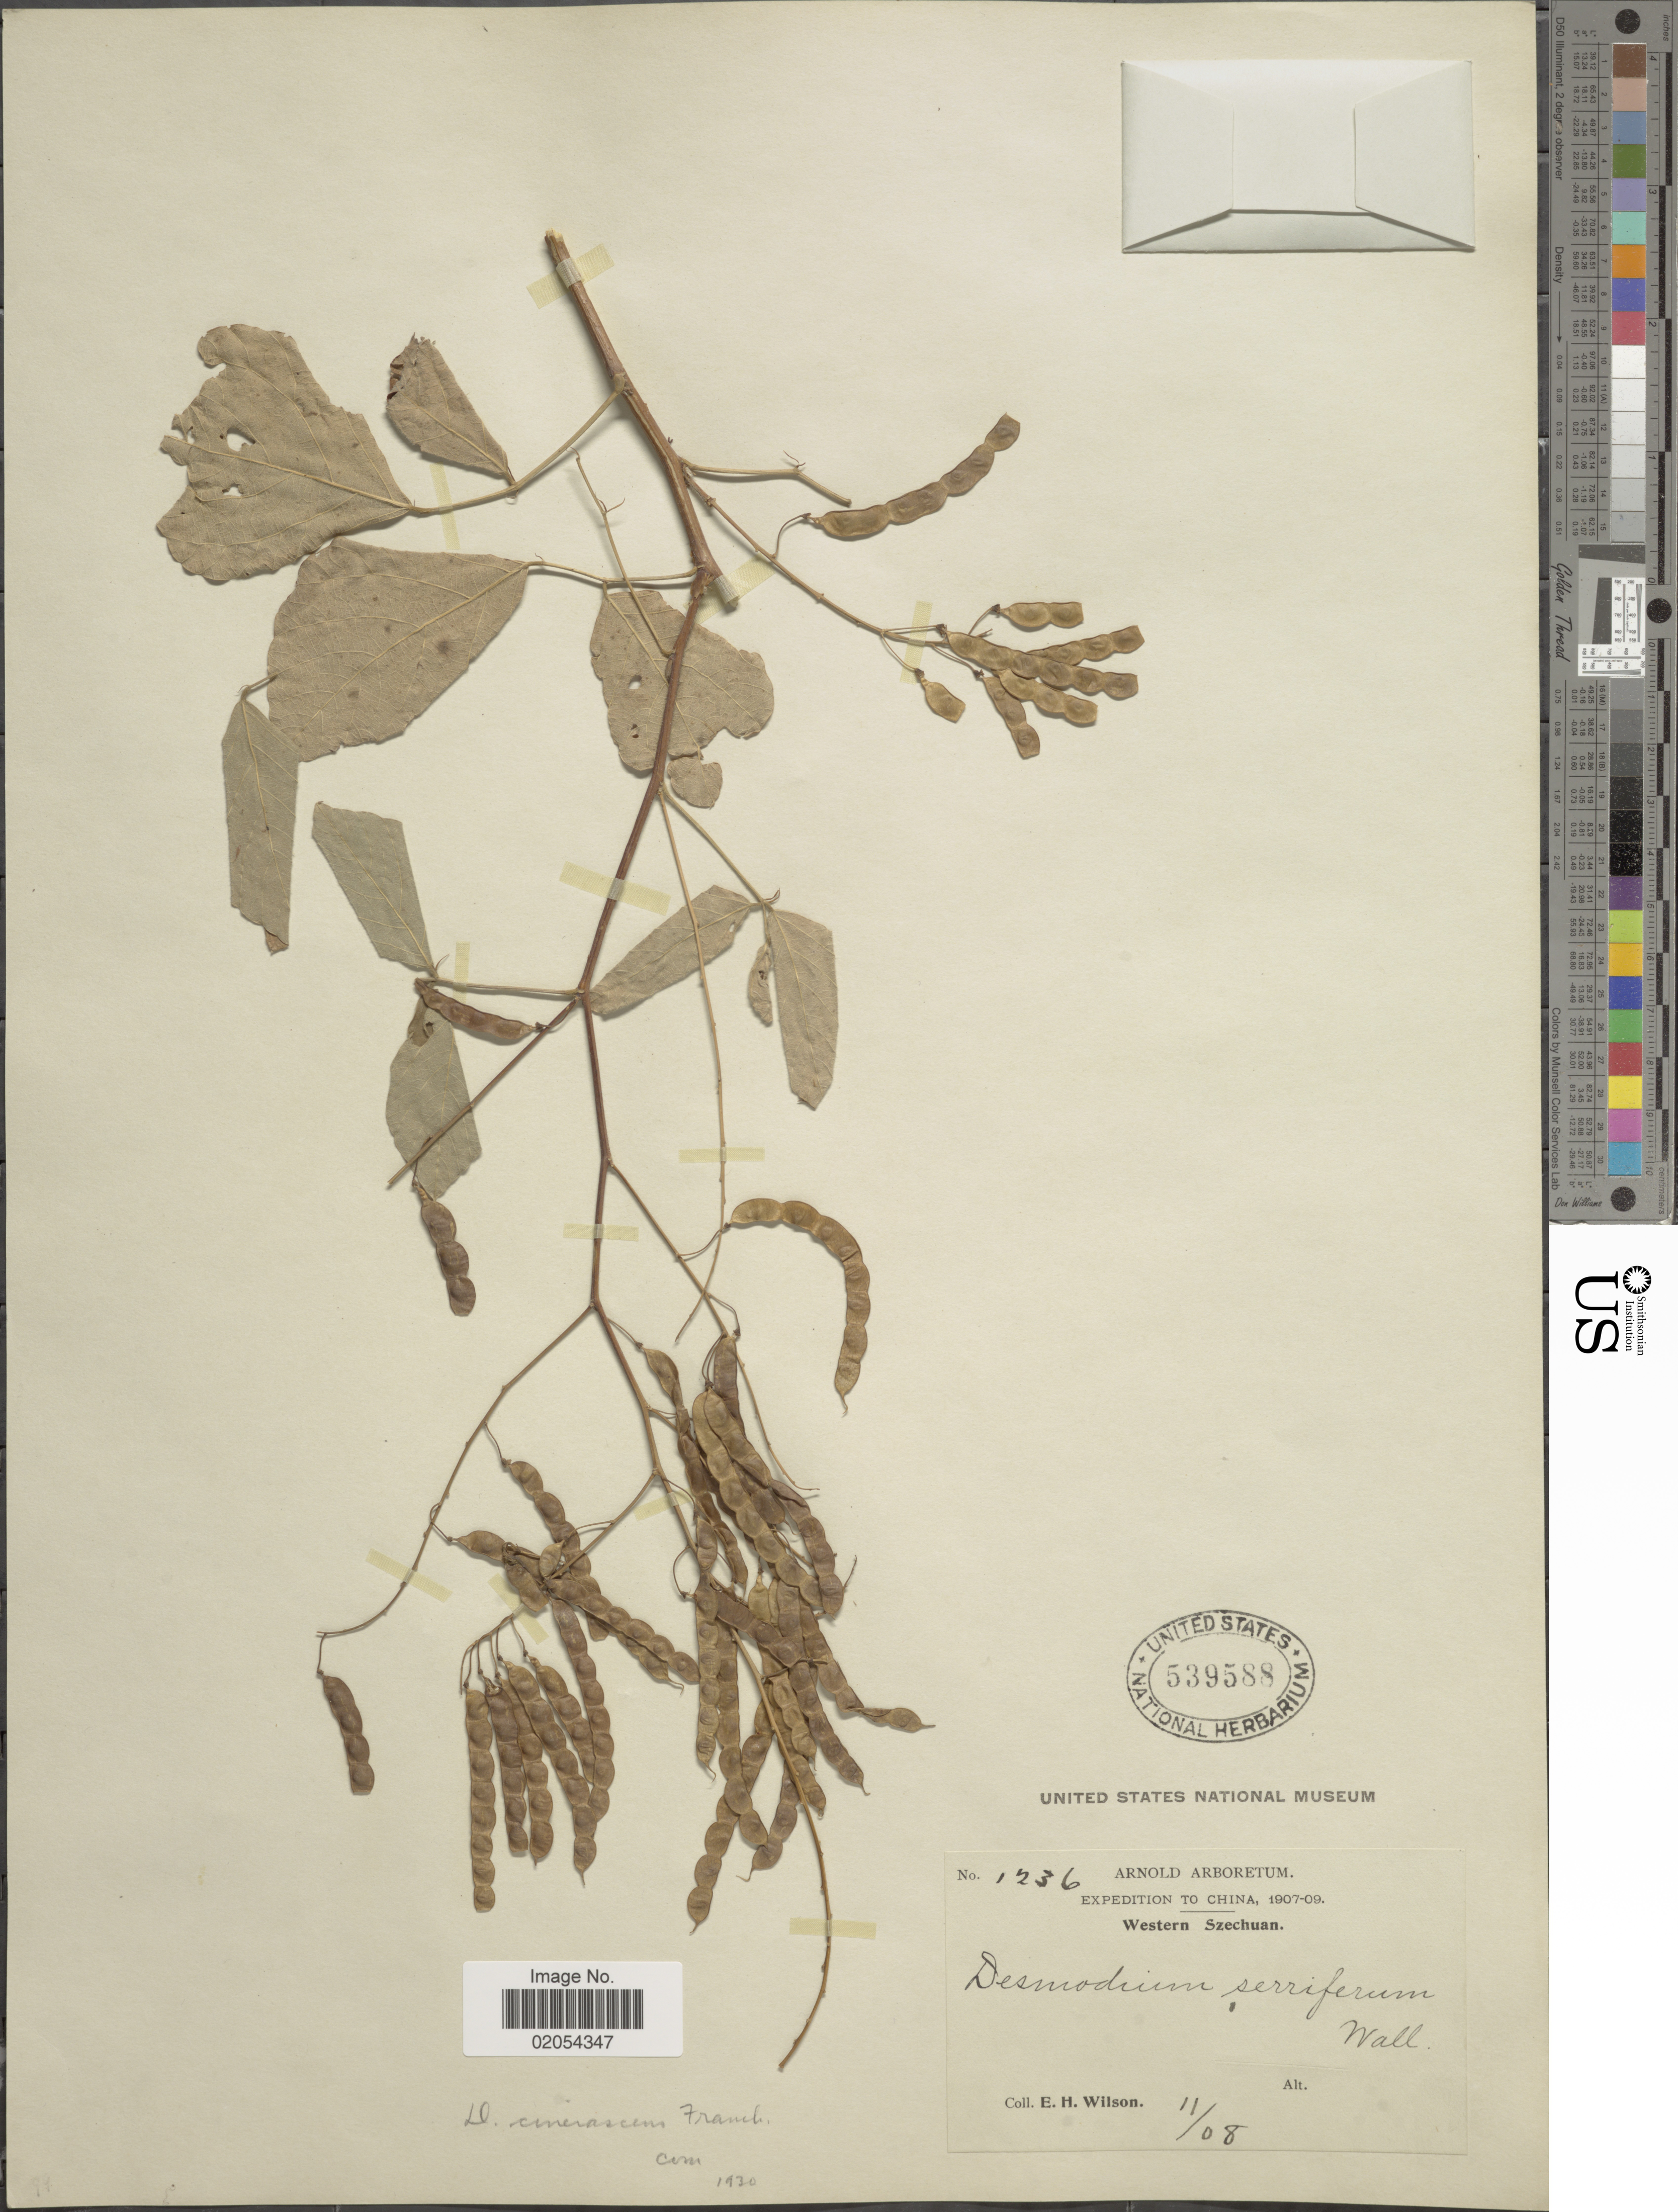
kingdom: Plantae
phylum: Tracheophyta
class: Magnoliopsida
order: Fabales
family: Fabaceae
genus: Sunhangia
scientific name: Sunhangia elegans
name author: (DC.) H. Ohashi & K. Ohashi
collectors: E. Wilson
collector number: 1236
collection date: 1908-11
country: China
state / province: Sichuan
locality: China, Western Szechuan.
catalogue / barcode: US 539588